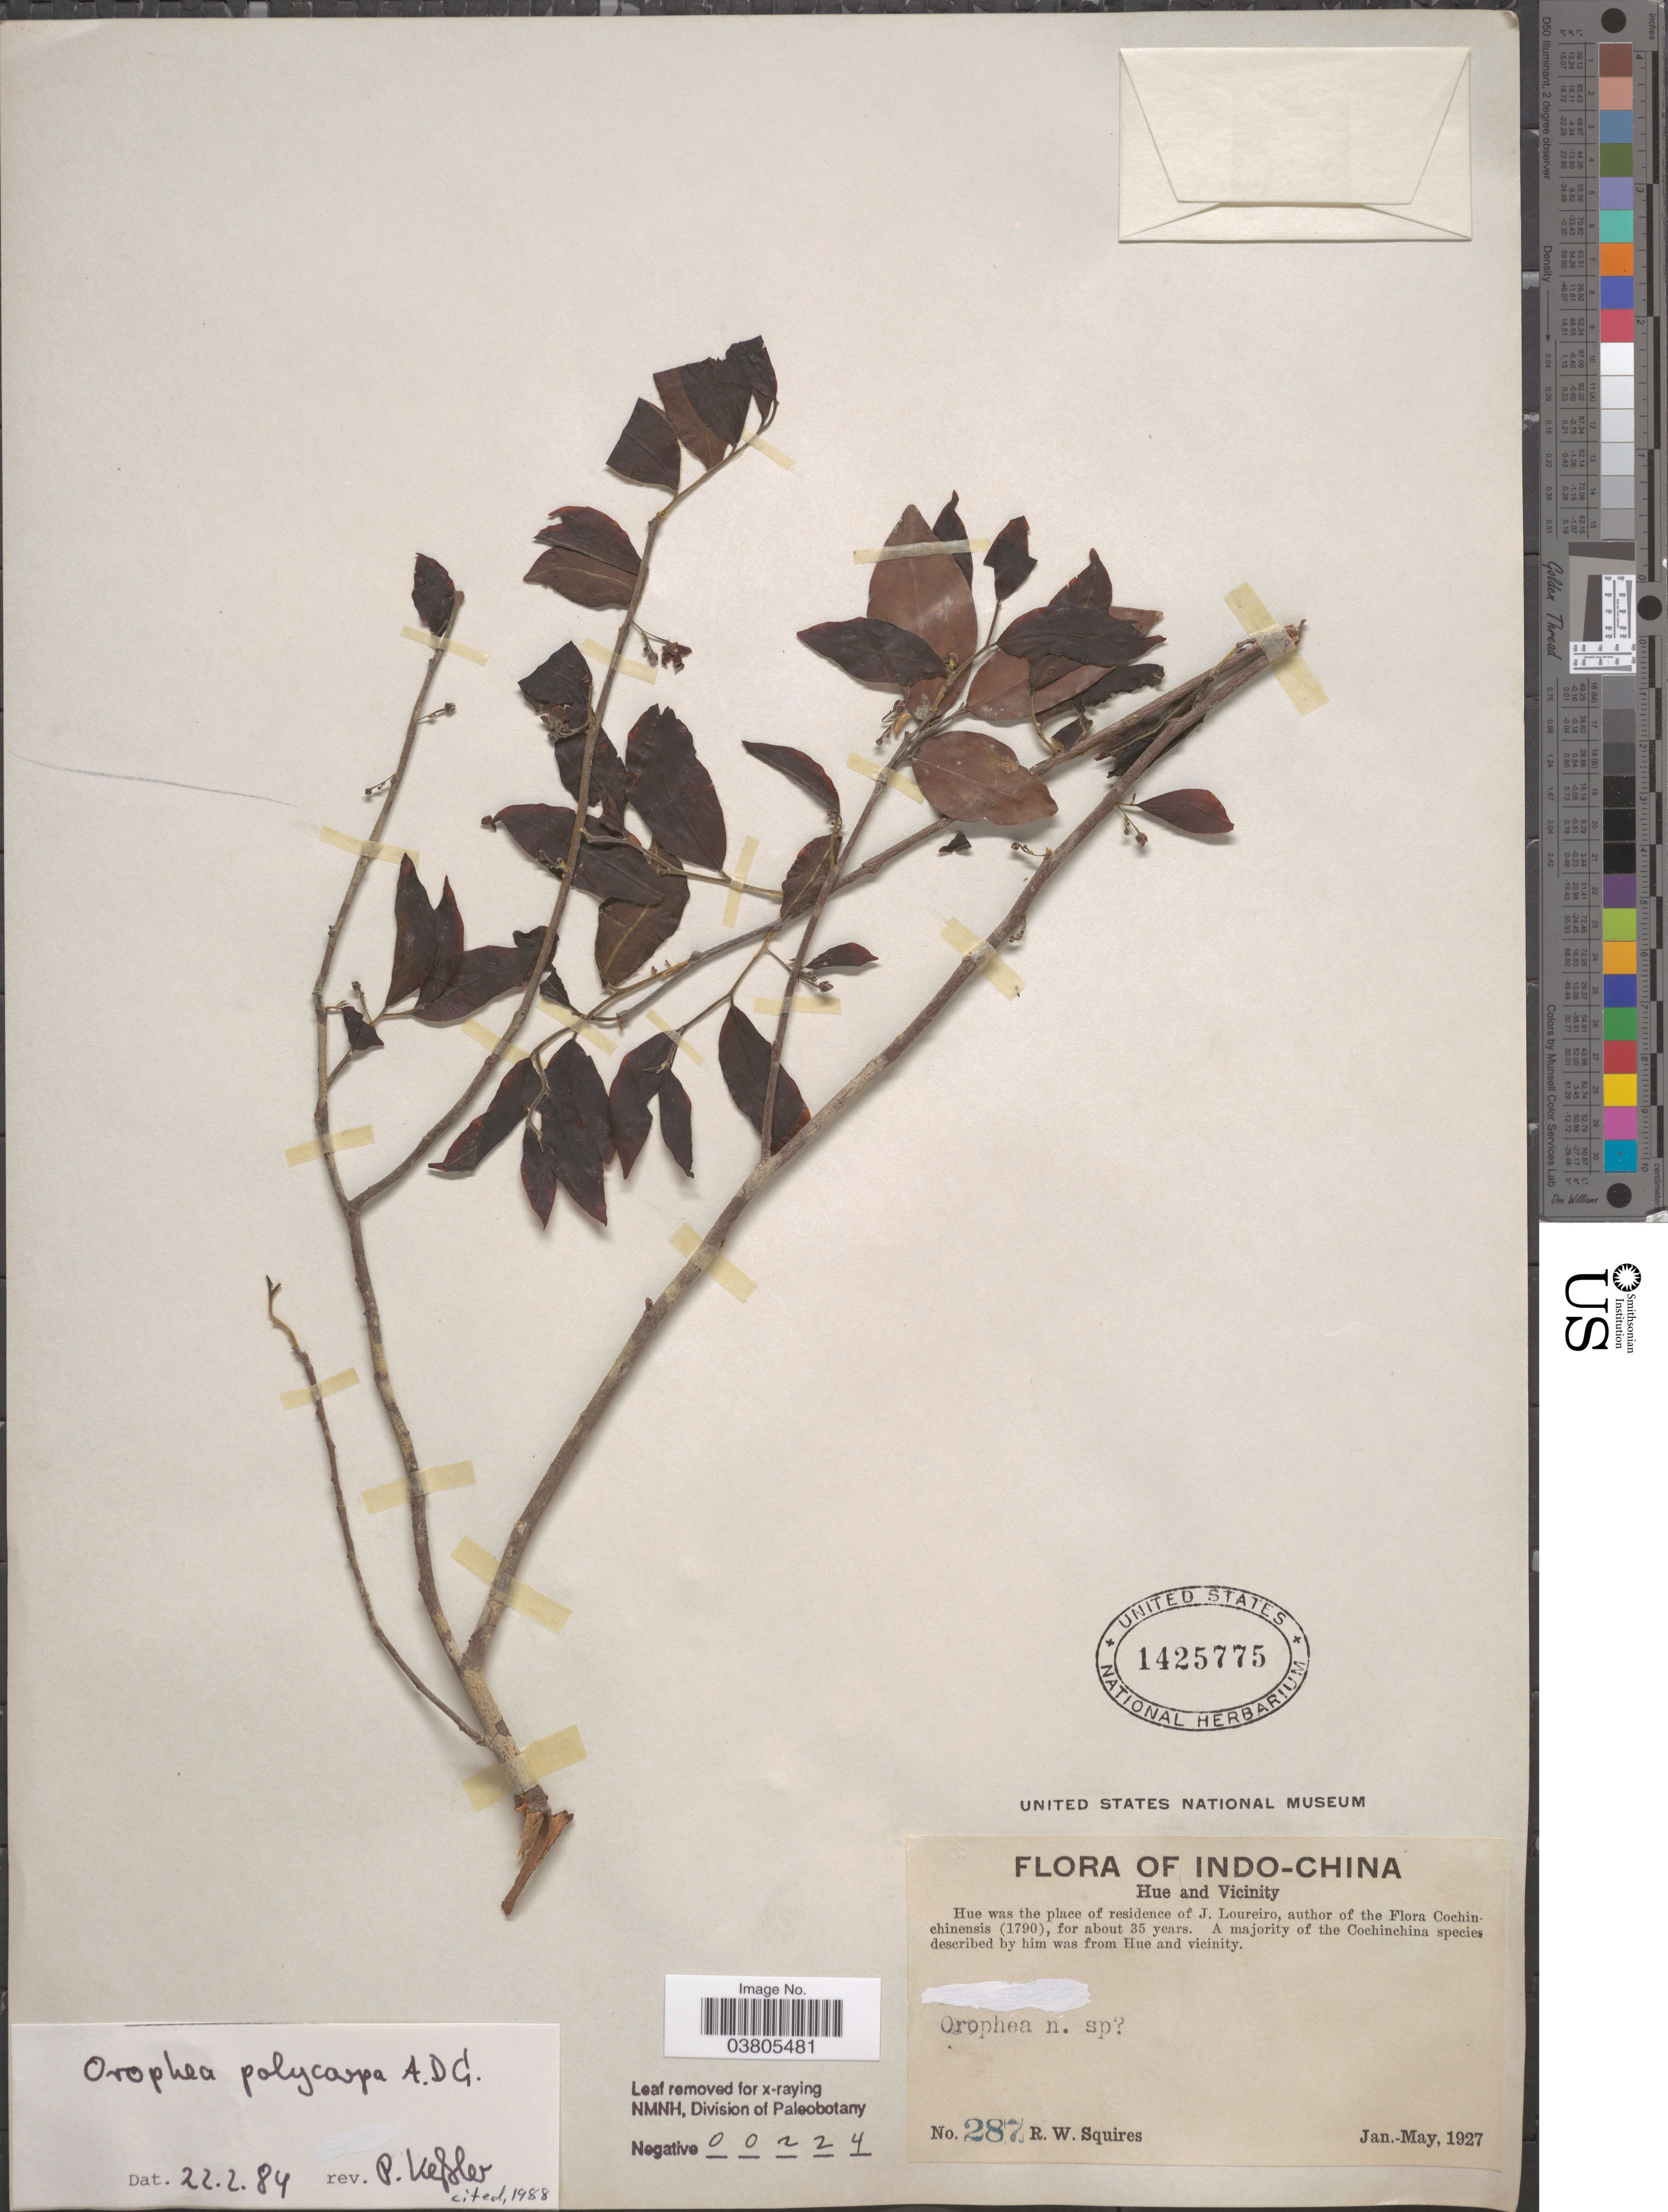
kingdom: Plantae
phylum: Tracheophyta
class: Magnoliopsida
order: Magnoliales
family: Annonaceae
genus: Orophea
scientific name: Orophea polycarpa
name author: A. DC.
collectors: R. Squires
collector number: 287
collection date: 1927-01/1927-05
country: Vietnam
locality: Indo-China. Hue and Vicinity.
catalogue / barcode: US 1425775